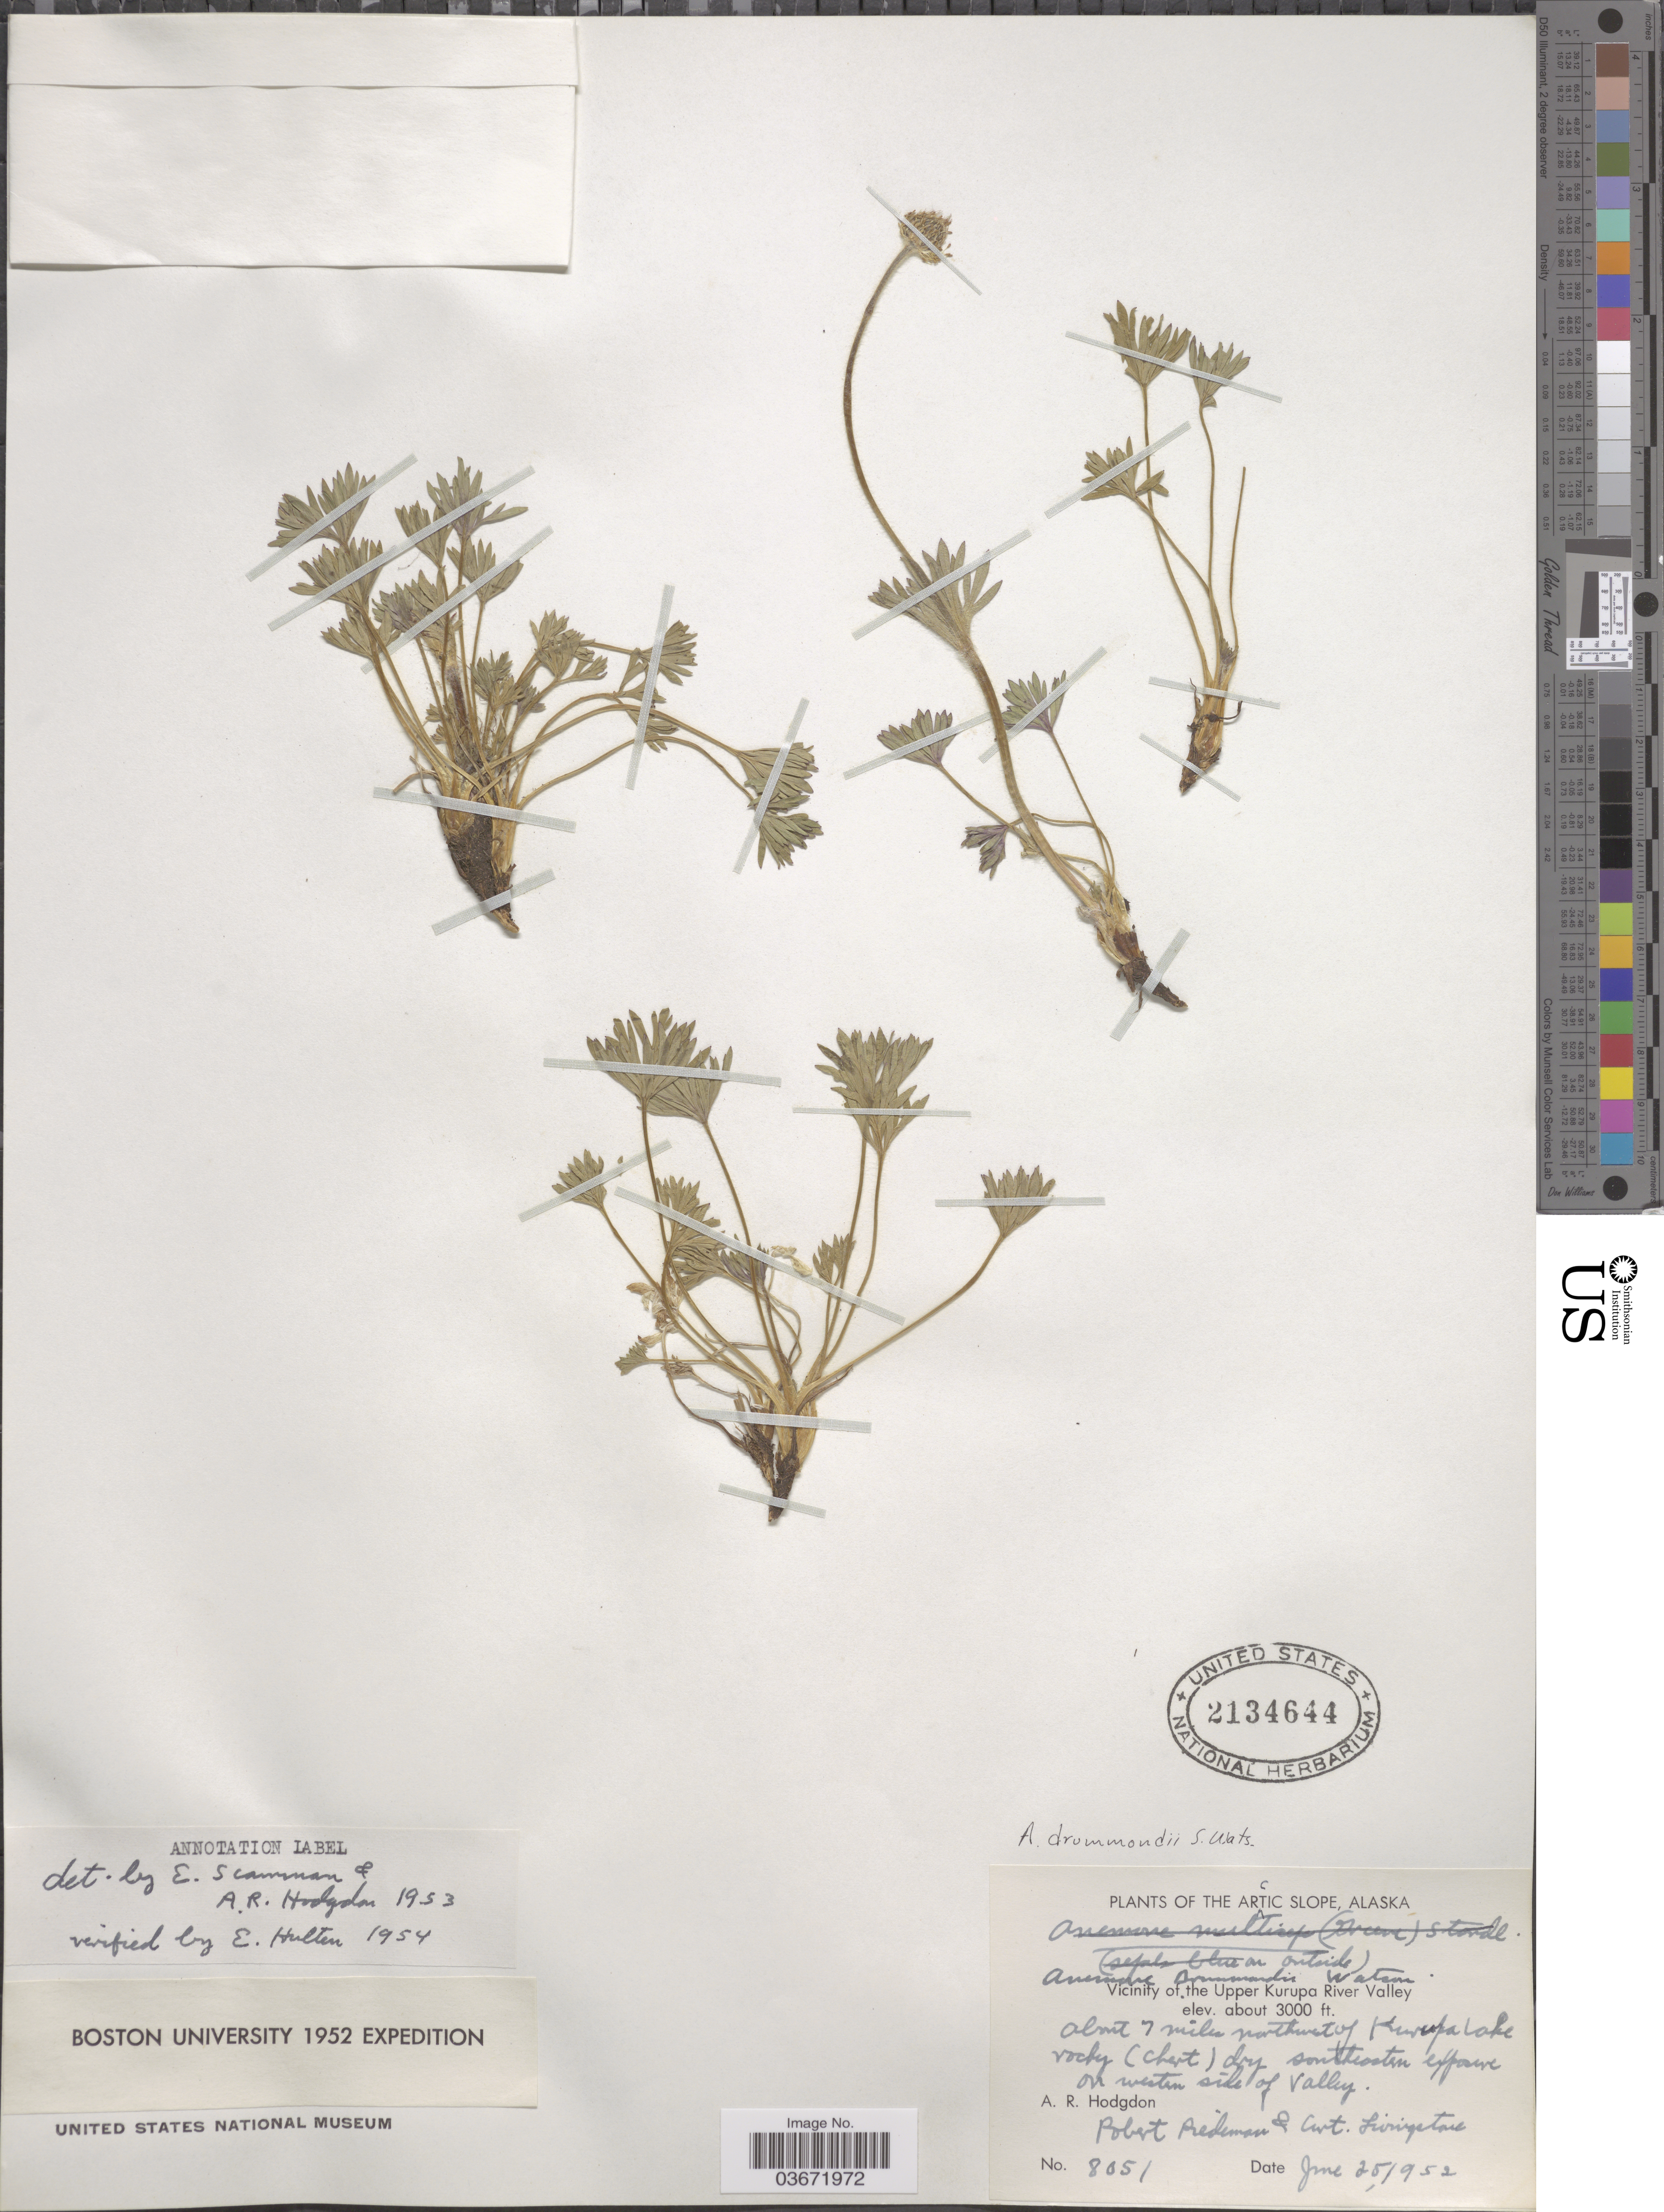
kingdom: Plantae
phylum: Tracheophyta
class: Magnoliopsida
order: Ranunculales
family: Ranunculaceae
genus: Anemone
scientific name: Anemone drummondii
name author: S. Watson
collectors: A. R. Hodgdon, R. Riedeman & C. Livingstone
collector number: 8051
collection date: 1952-06-25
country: United States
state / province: Alaska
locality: Arctic Slope. Vicinity of the Upper Kurupa Valley. About 7 miles northwest of Kurupa Lake.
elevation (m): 914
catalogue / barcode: US 2134644